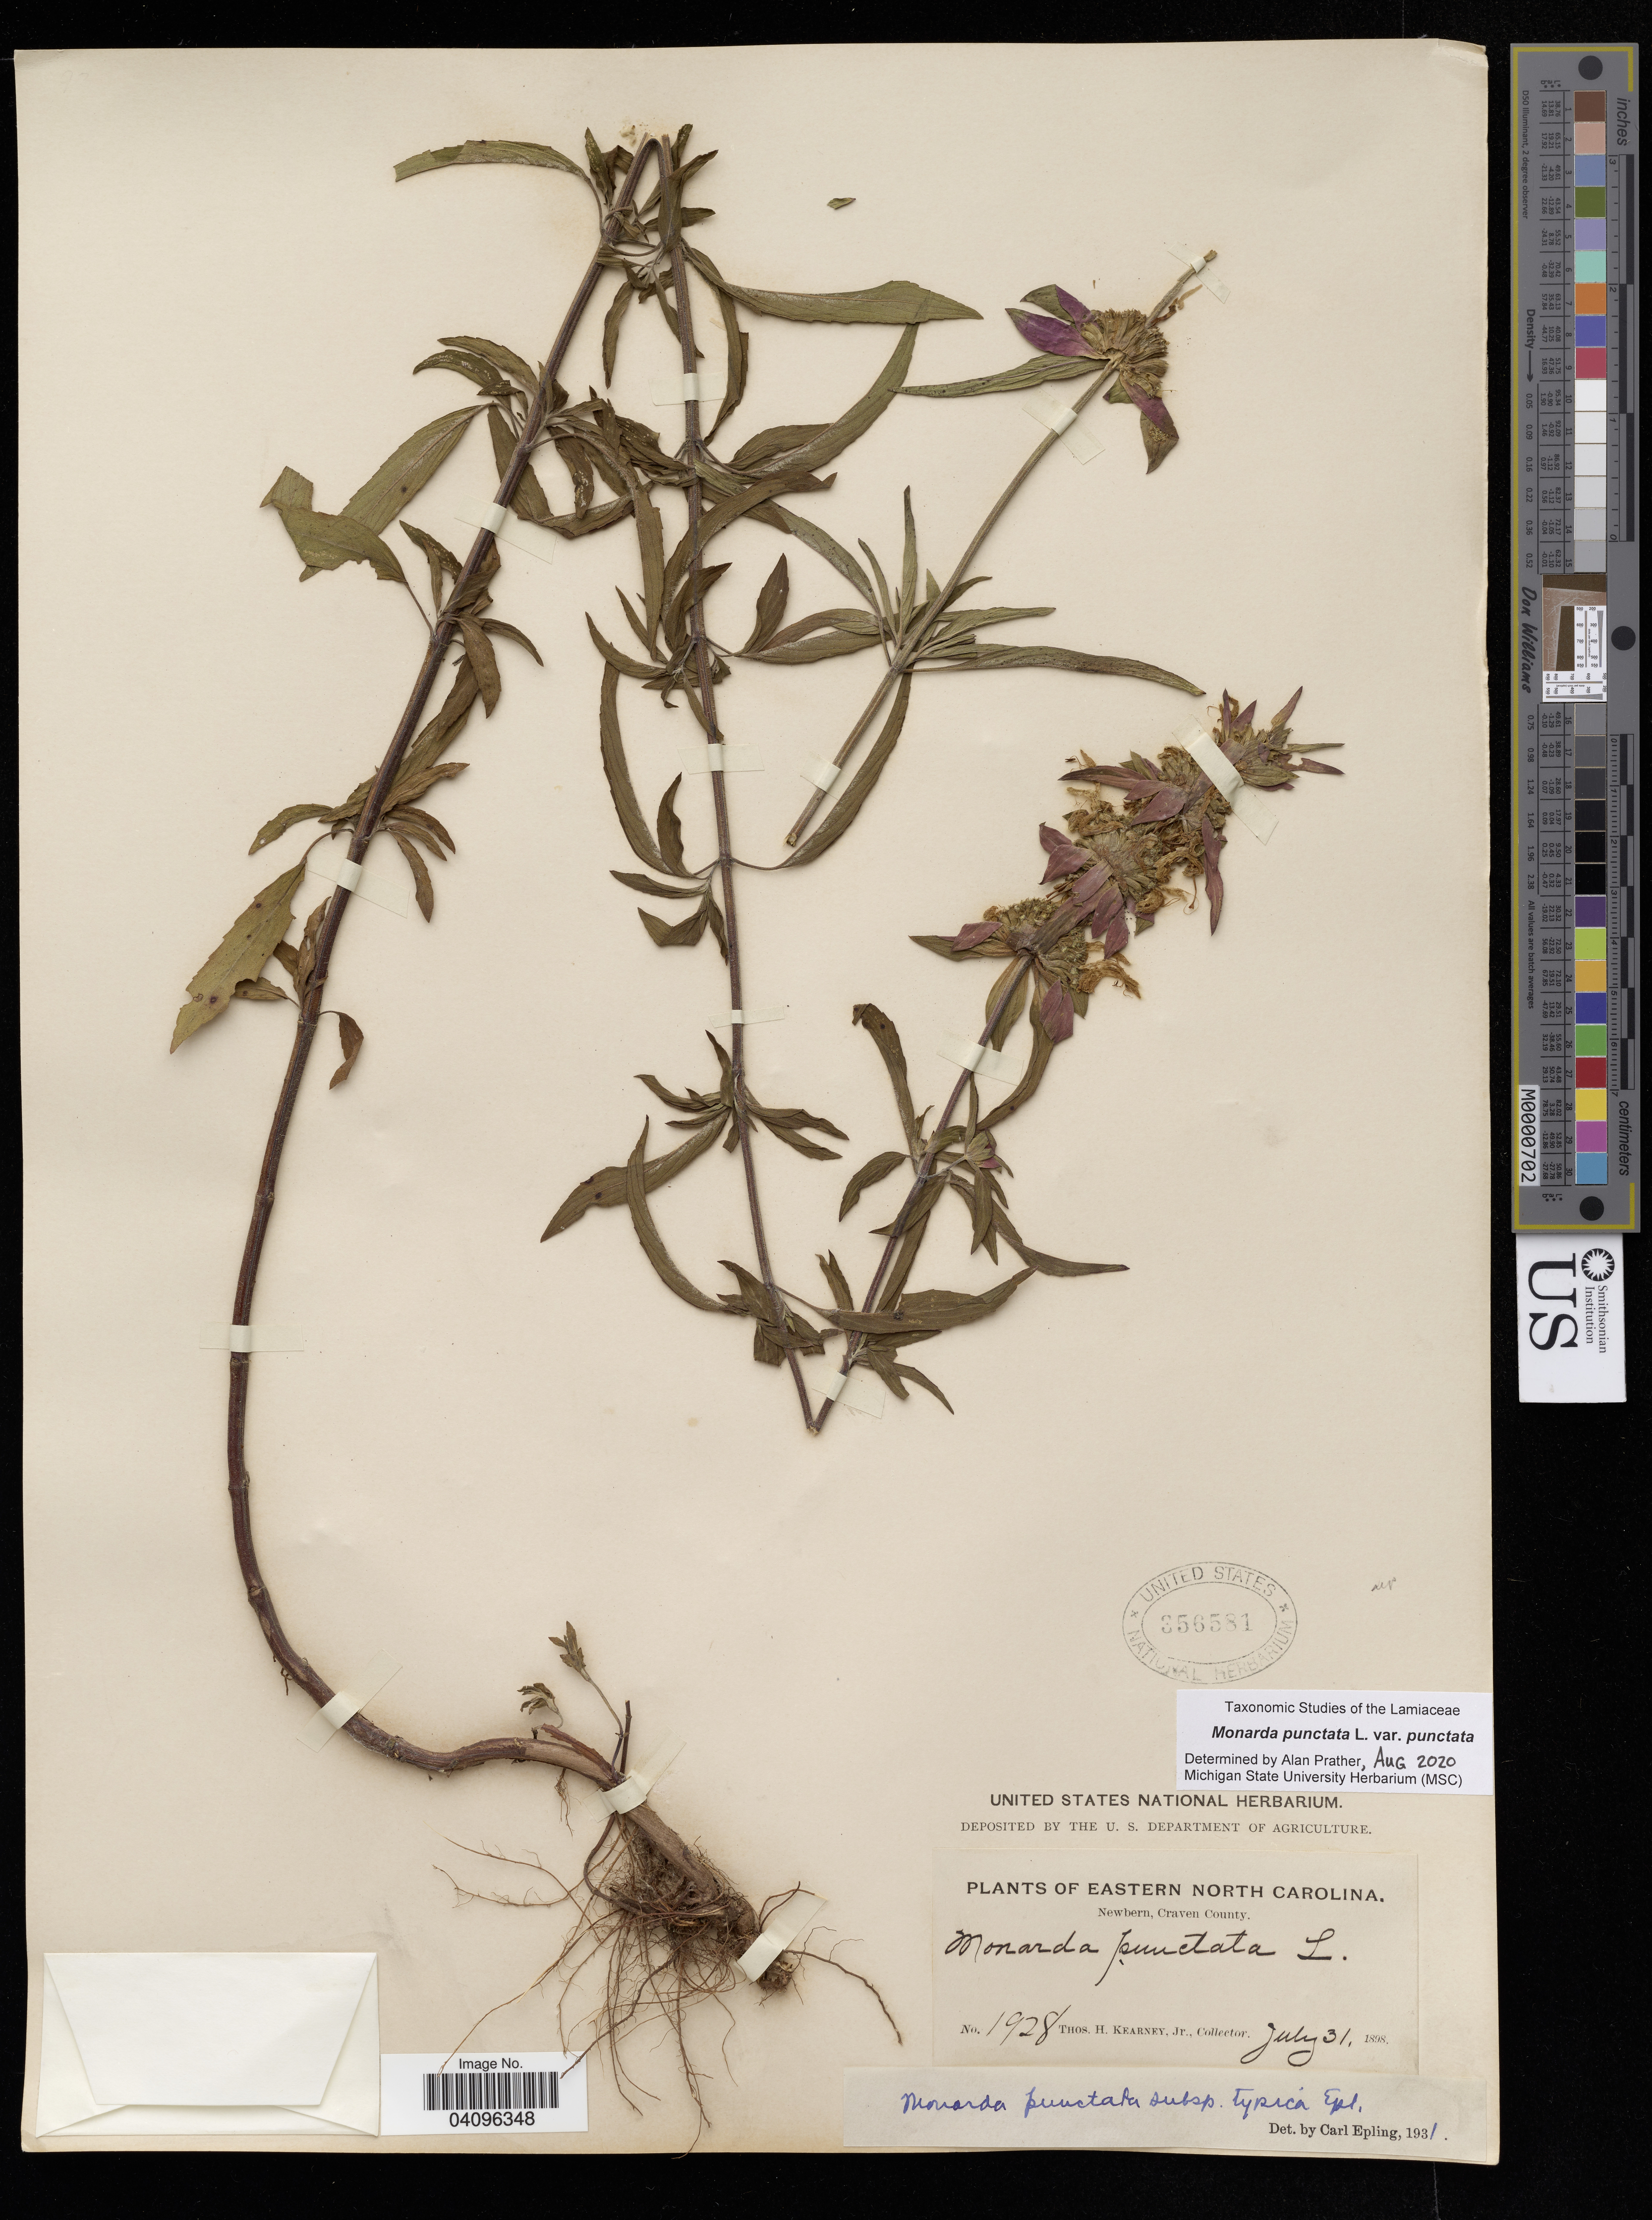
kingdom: Plantae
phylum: Tracheophyta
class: Magnoliopsida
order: Lamiales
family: Lamiaceae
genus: Monarda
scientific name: Monarda punctata var. punctata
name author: L.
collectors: T. H. Kearney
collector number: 1928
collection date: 1898-07-31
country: United States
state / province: North Carolina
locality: Newbern, Craven County.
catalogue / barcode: US 356581